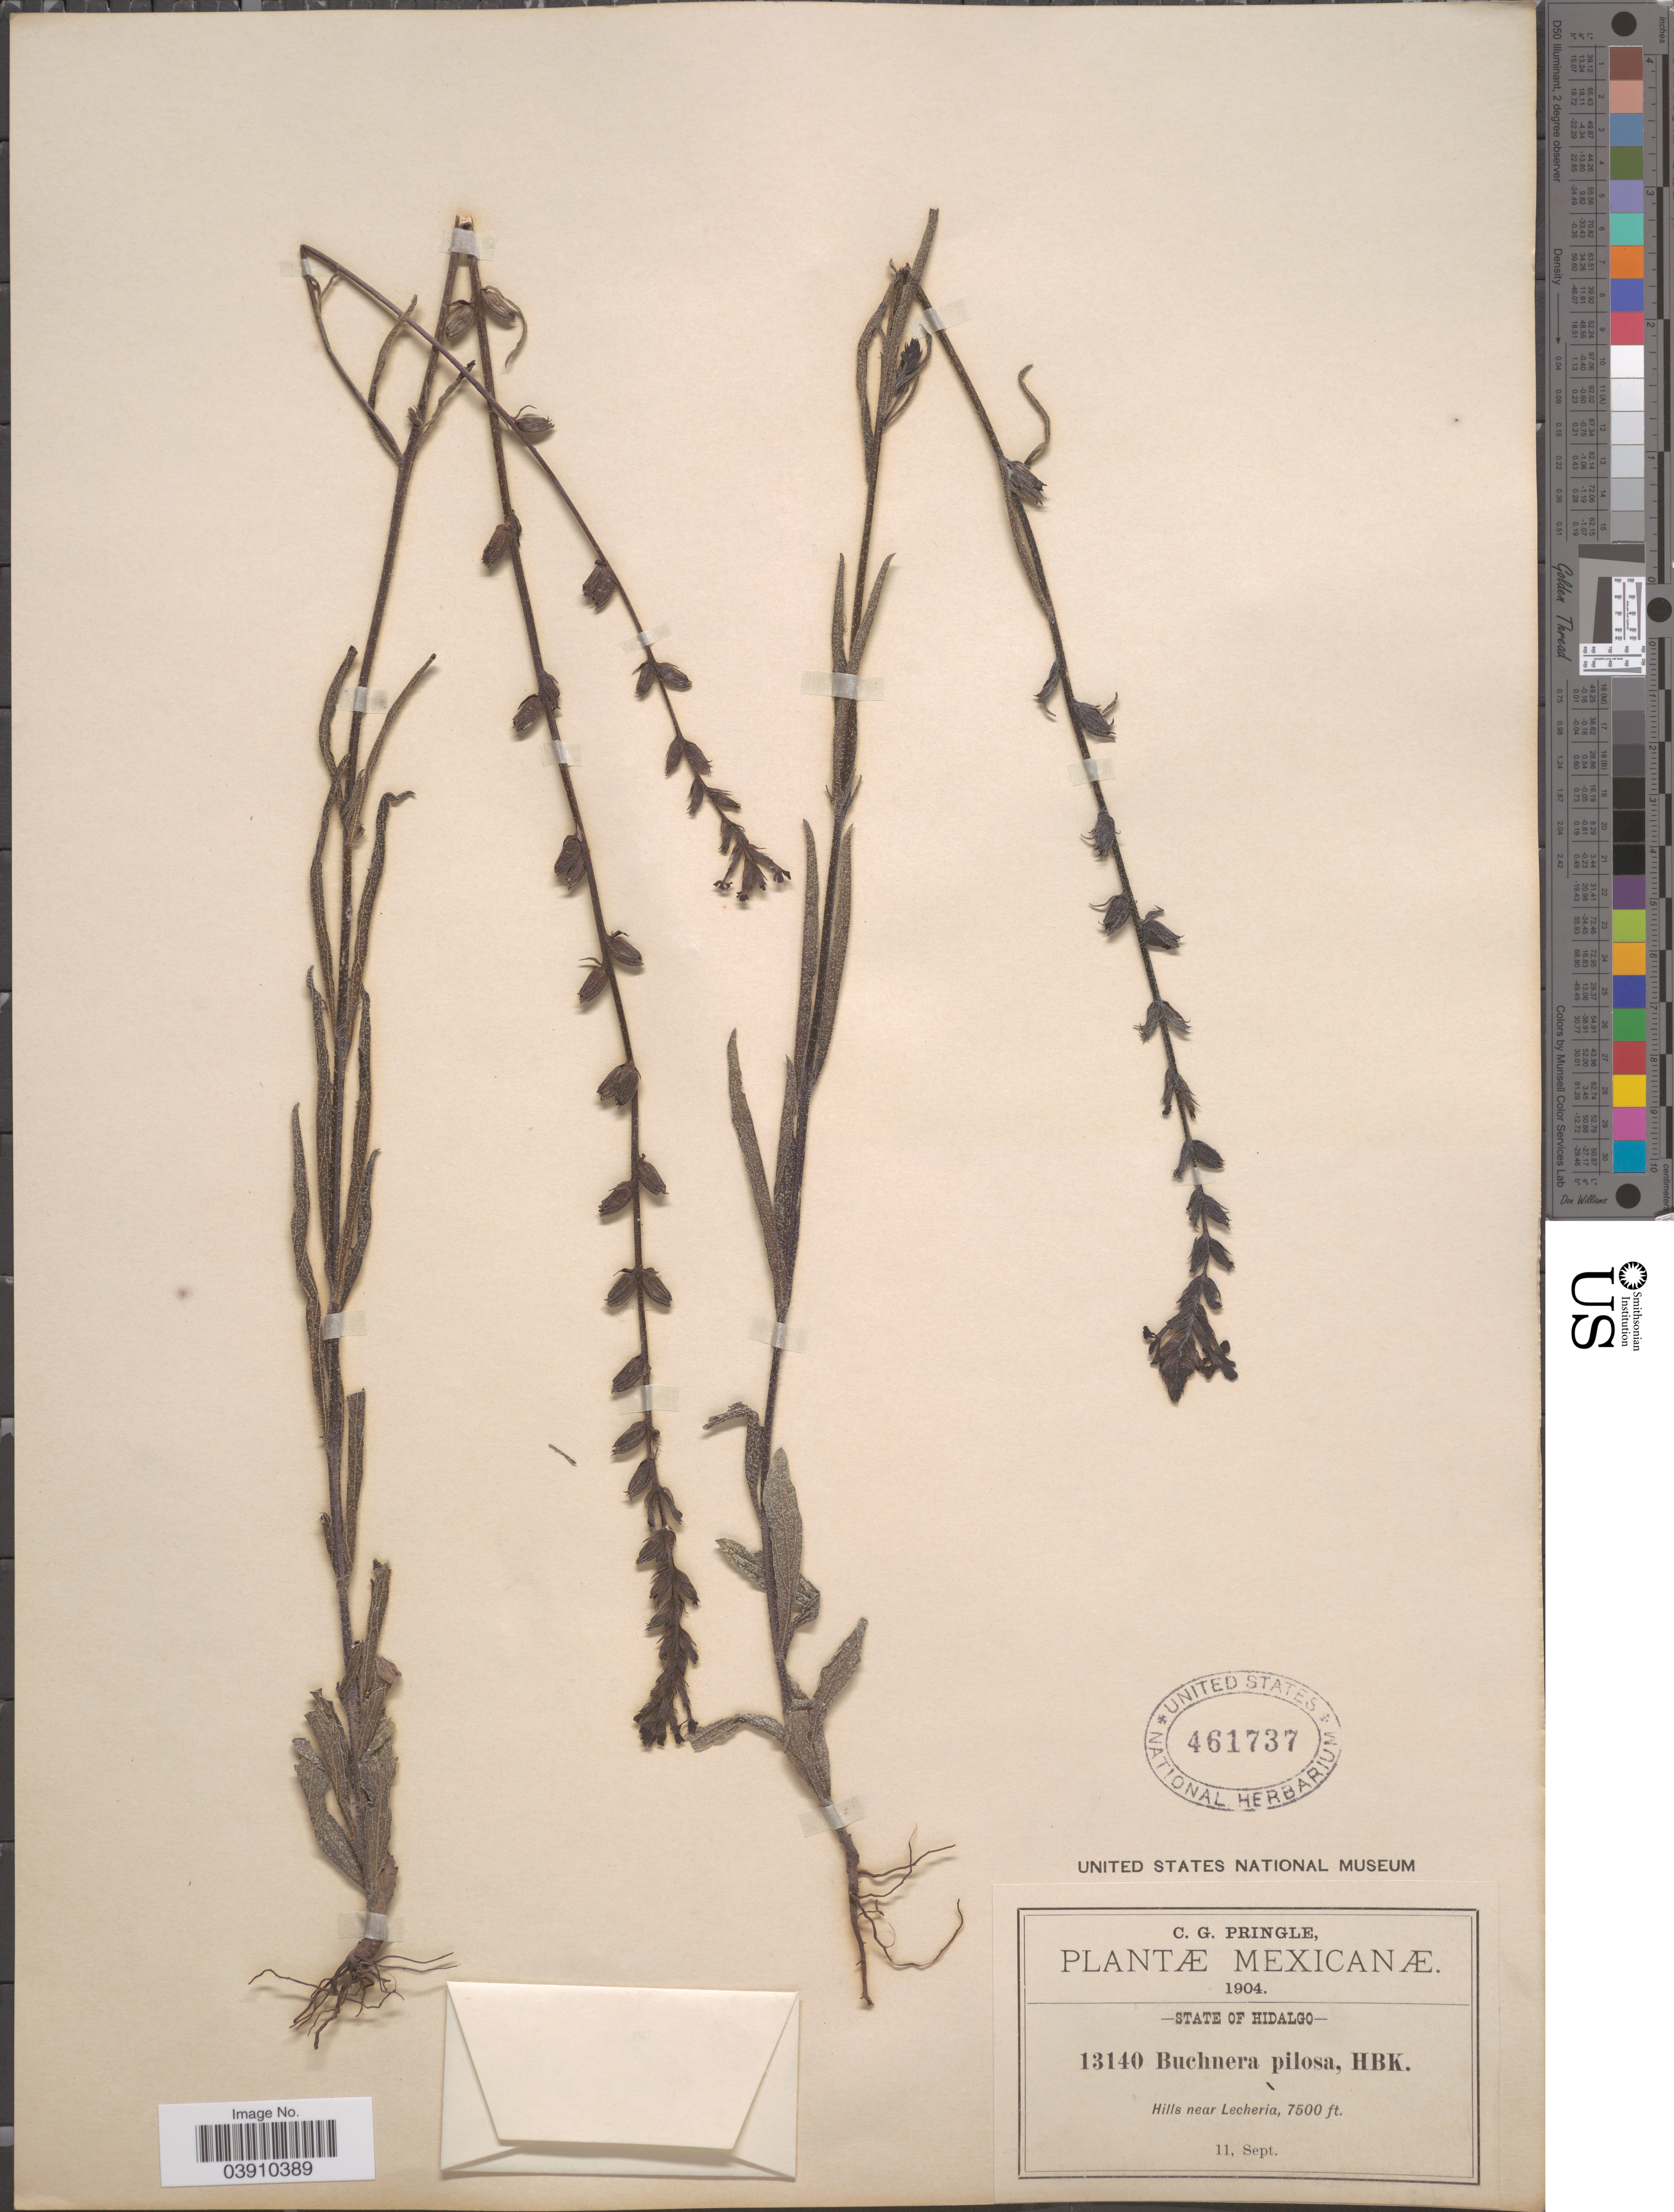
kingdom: Plantae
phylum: Tracheophyta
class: Magnoliopsida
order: Lamiales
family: Orobanchaceae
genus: Buchnera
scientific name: Buchnera pusilla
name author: Kunth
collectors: C. G. Pringle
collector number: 13140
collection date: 1904-09-11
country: Mexico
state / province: Hidalgo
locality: Hills near Lecheria.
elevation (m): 2286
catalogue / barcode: US 461737